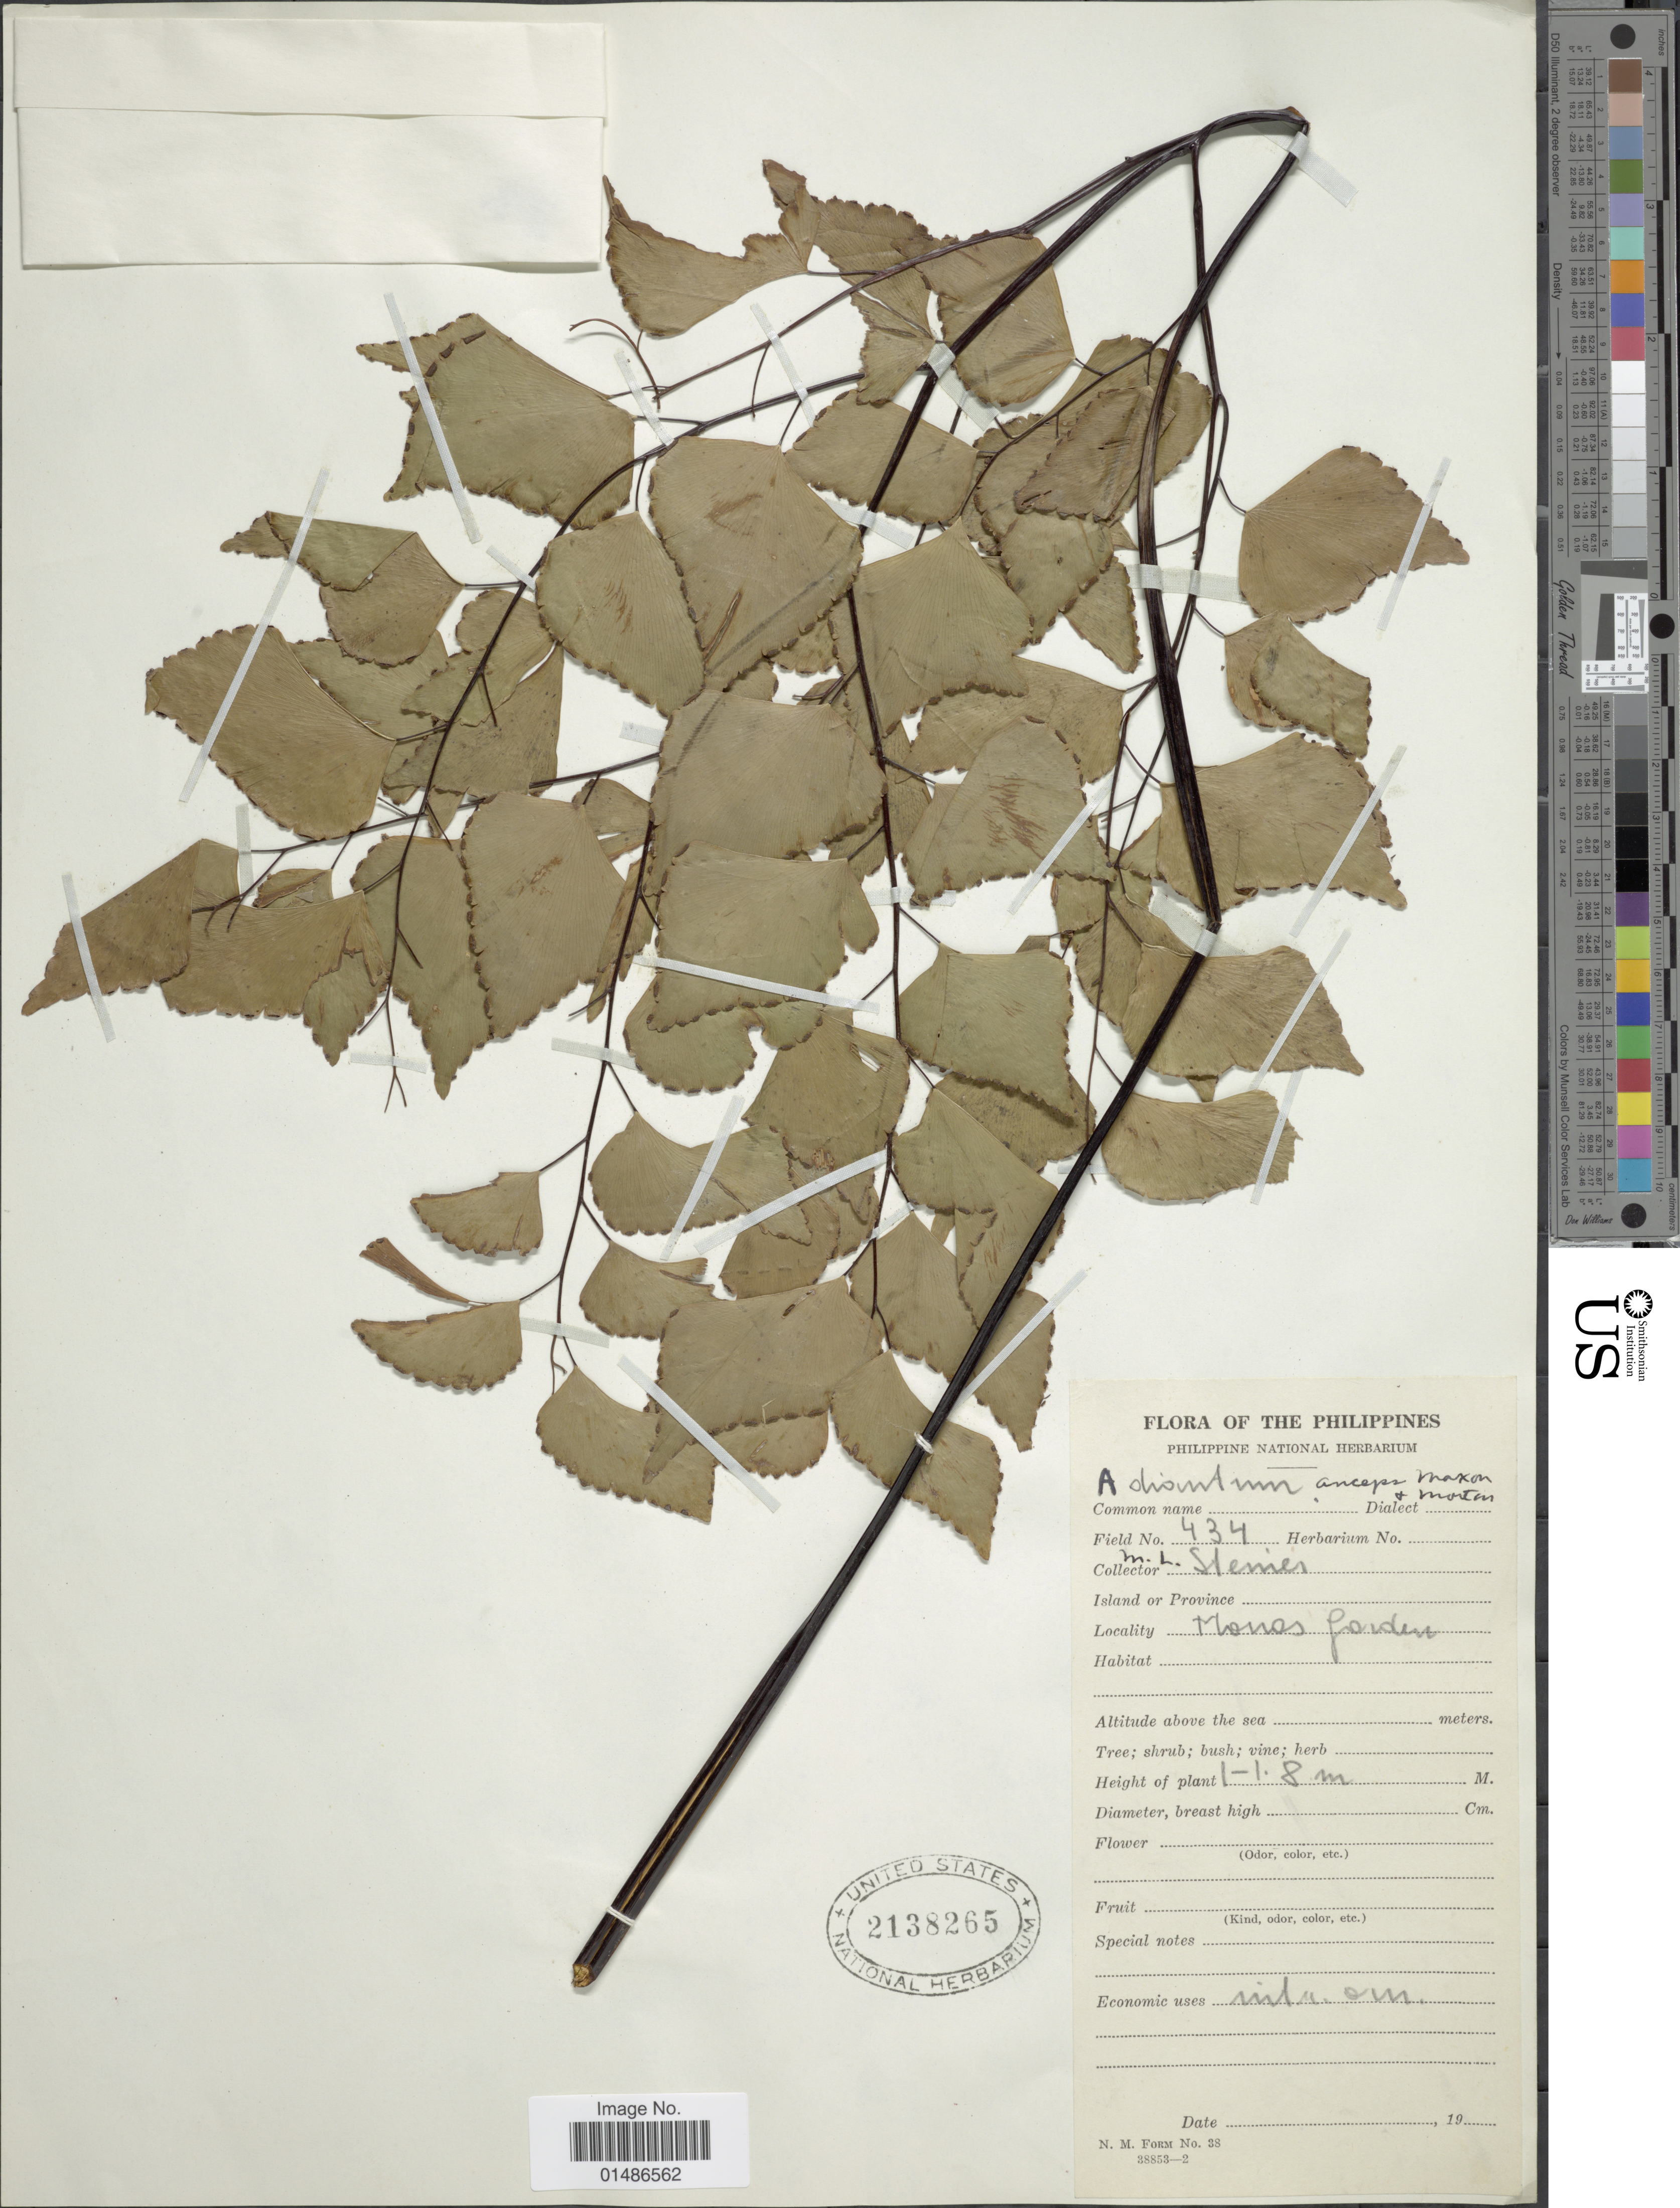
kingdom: Plantae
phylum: Tracheophyta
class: Polypodiopsida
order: Polypodiales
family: Pteridaceae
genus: Adiantum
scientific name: Adiantum anceps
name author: Maxon & C.V. Morton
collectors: M. Steiner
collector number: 434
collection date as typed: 19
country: Philippines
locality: Manas Garden.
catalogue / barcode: US 2138265